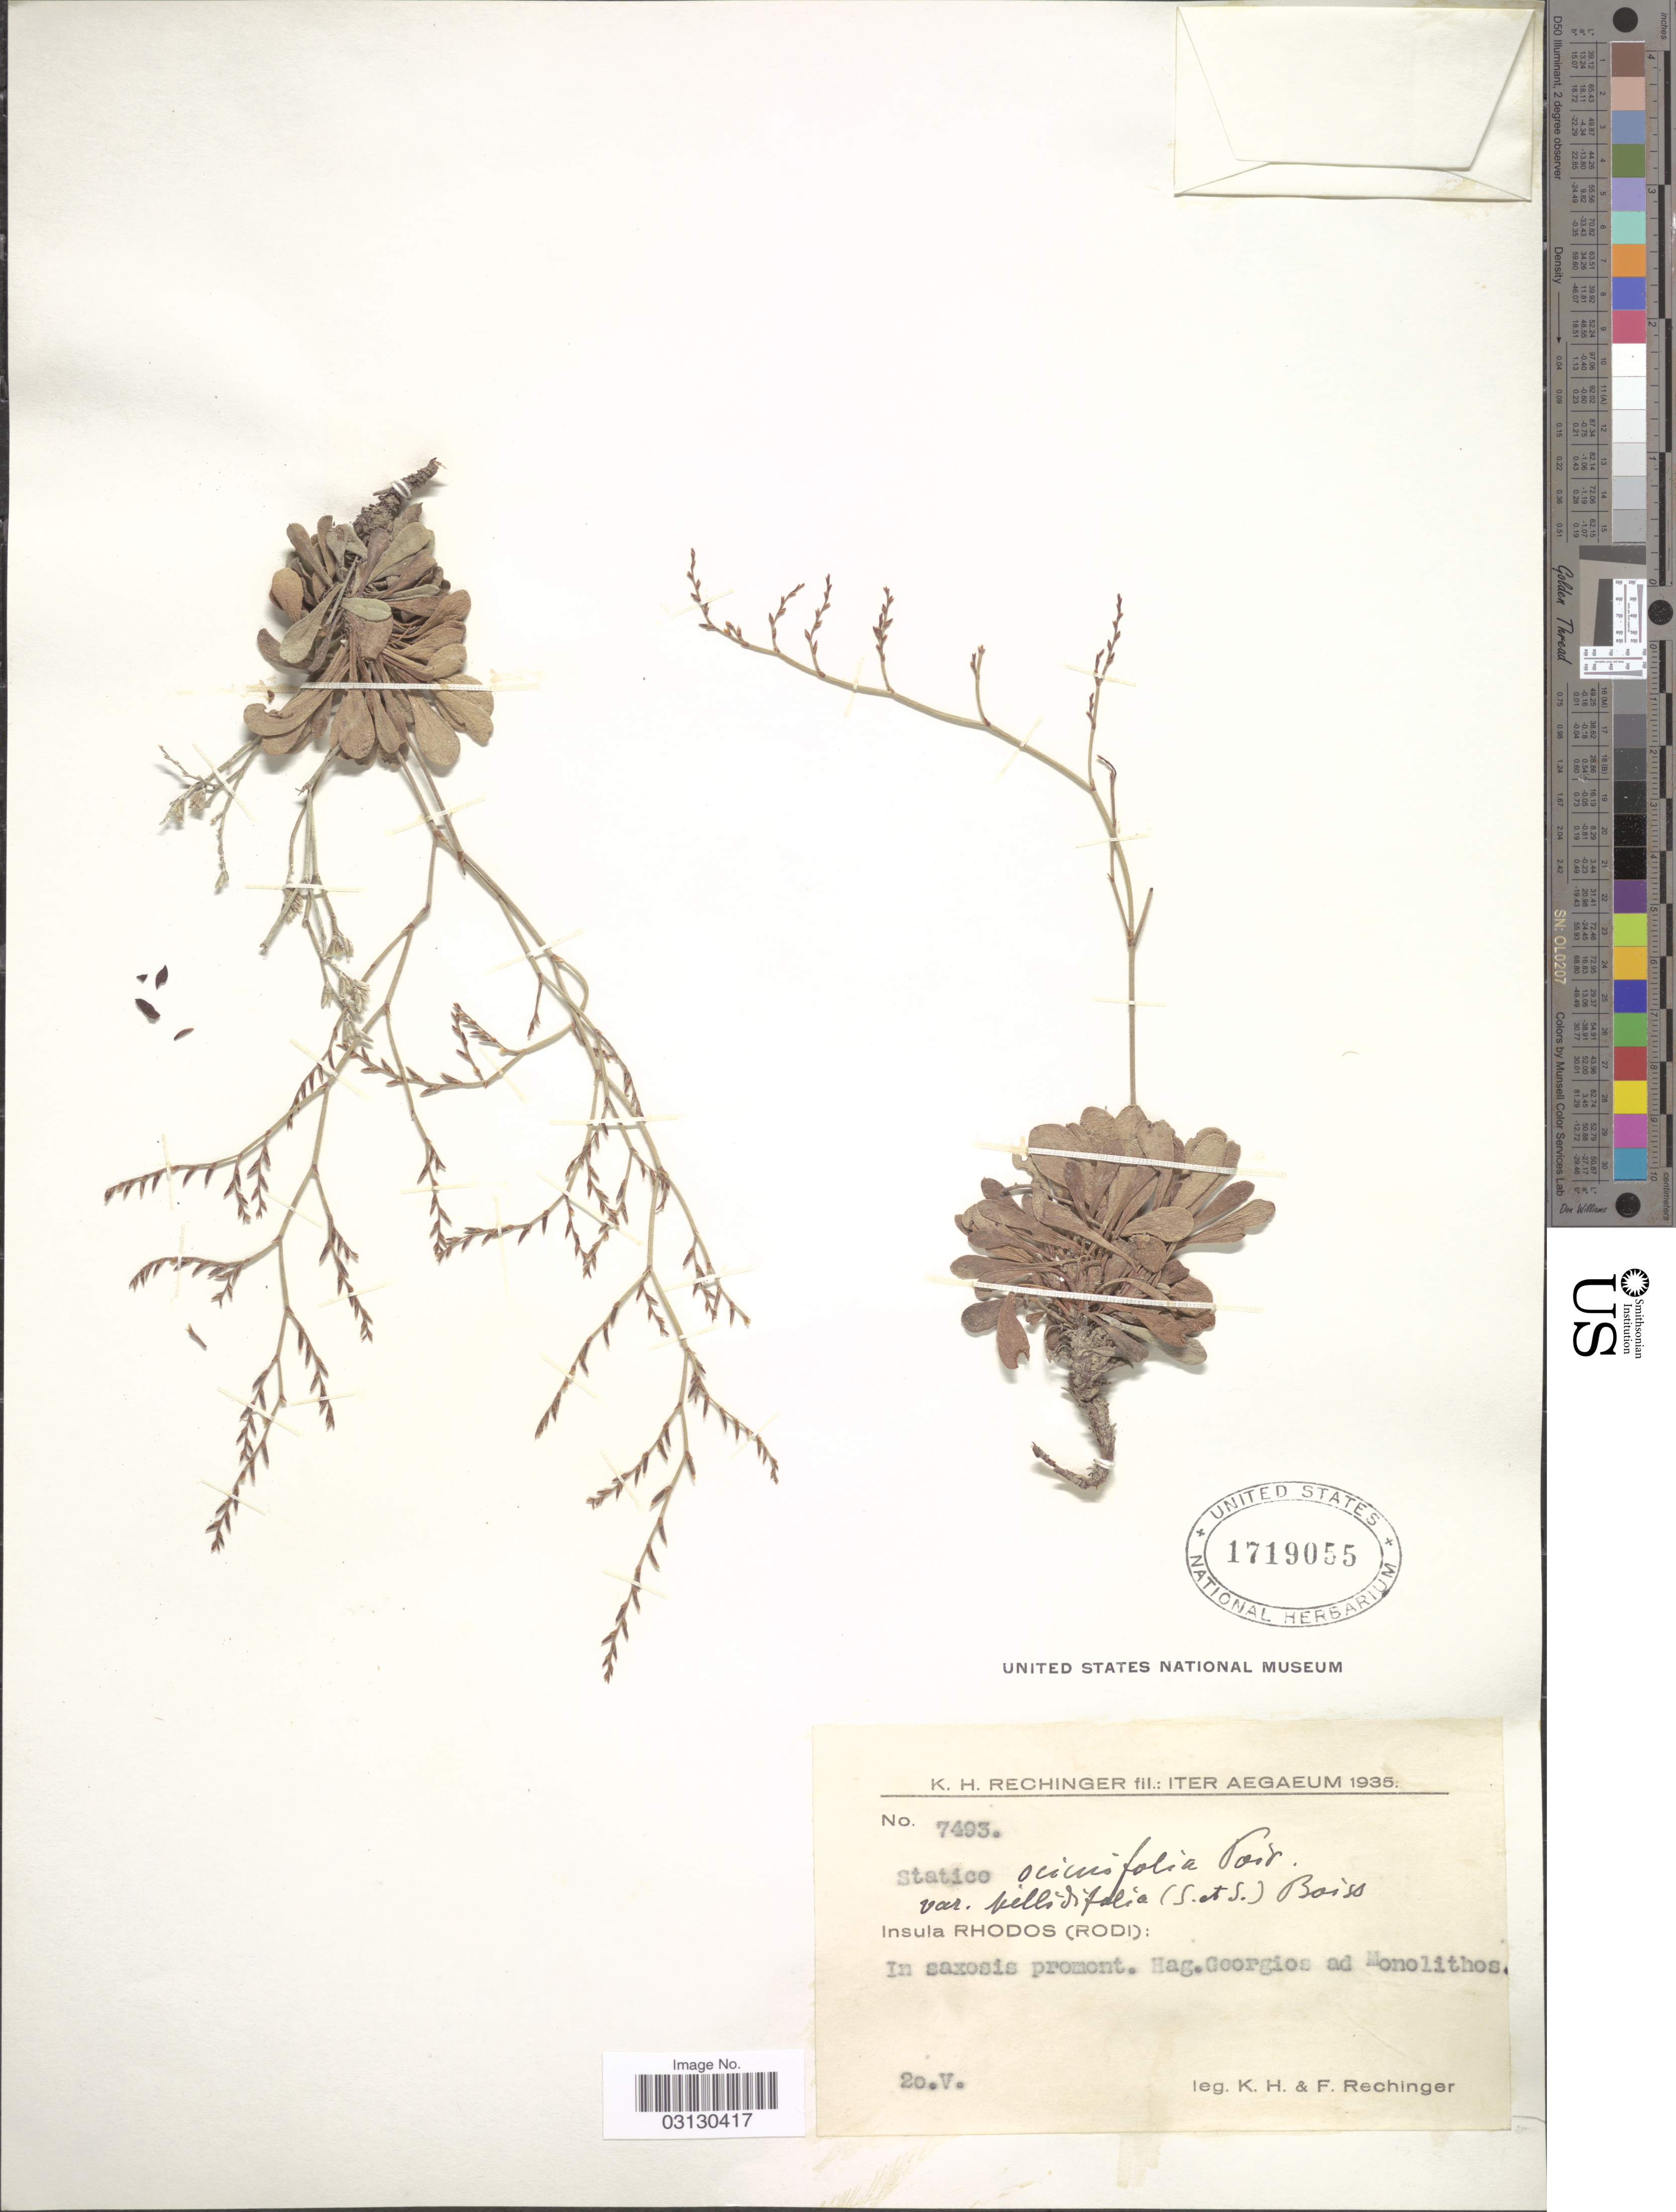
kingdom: Plantae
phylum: Tracheophyta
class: Magnoliopsida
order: Caryophyllales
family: Plumbaginaceae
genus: Limonium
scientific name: Limonium ocymifolium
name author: (Poir.) Kuntze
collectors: K. H. Rechinger & F. Rechinger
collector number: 7493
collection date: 1935-05-20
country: Greece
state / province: South Aegean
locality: Insula Rhodos (Rodi): In saxosis promont. Hag. Goorgios ad Monolithos.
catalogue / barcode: US 1719055